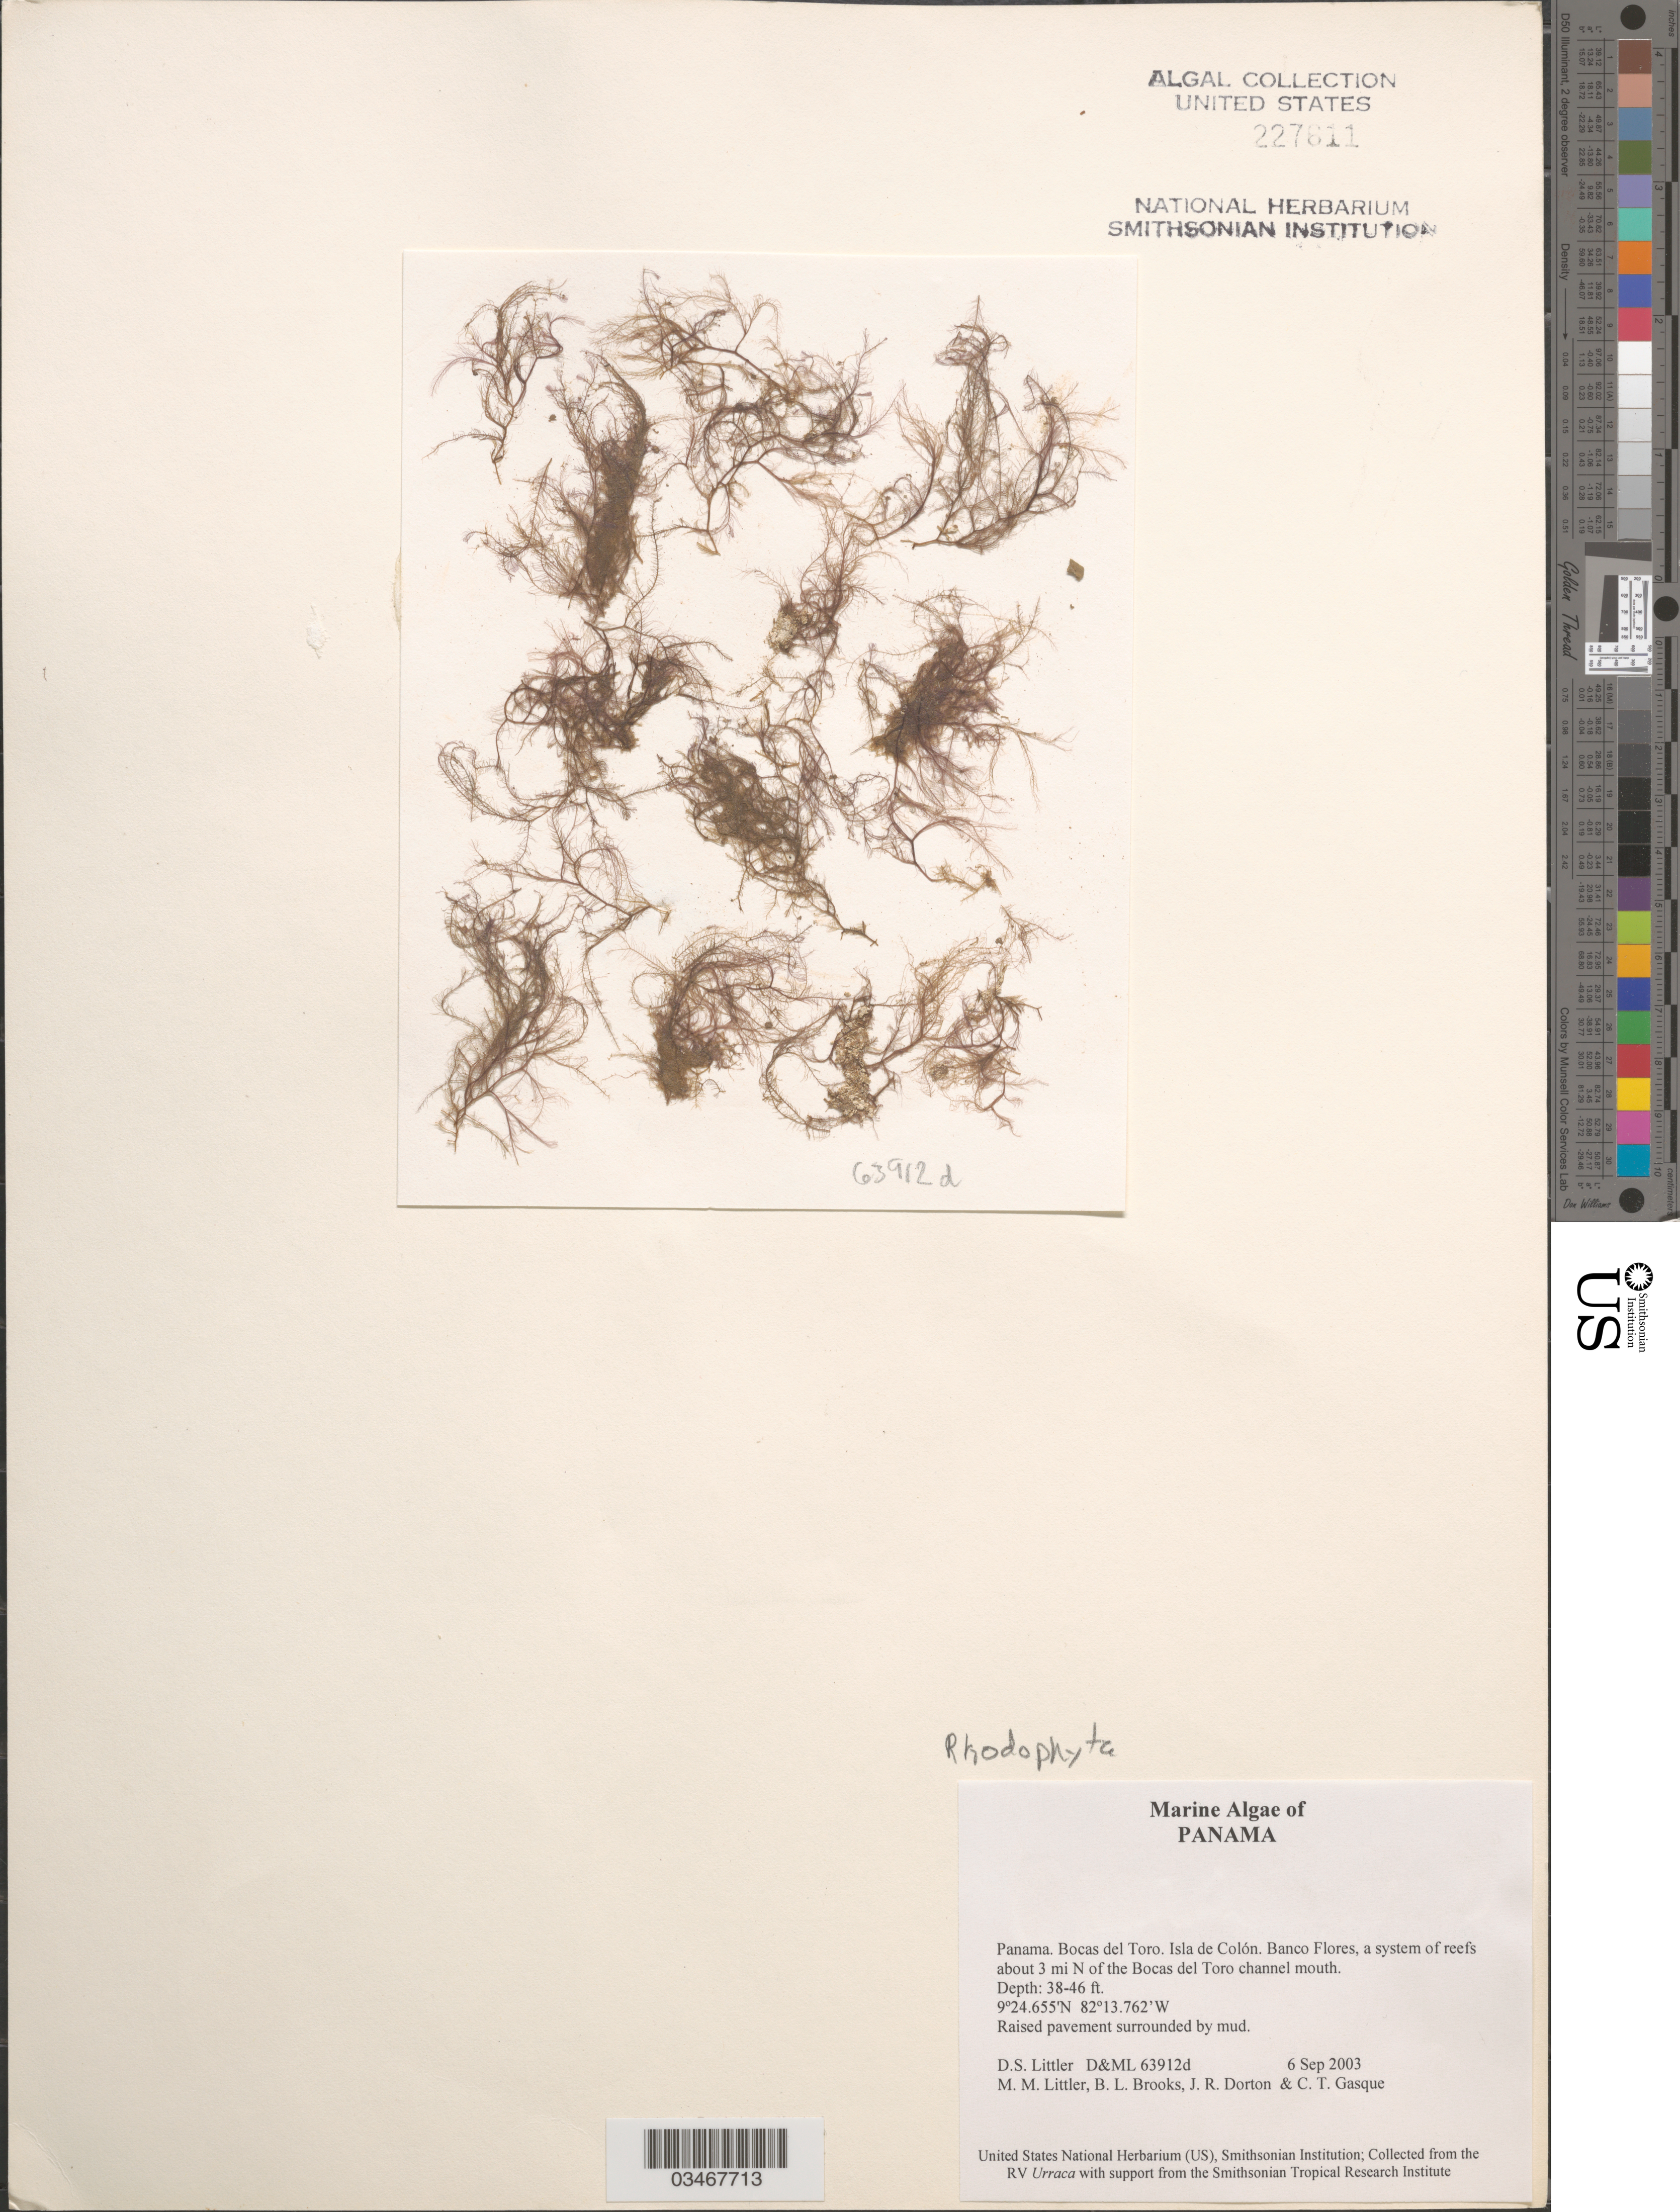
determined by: Brooks, Barrett, (BOT), Smithsonian Institution - National Museum of Natural History (UNITED STATES)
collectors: D. S. Littler, M. M. Littler, B. Brooks, J. Dorton & C. Gasque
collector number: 63912d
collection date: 2003-09-06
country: Panama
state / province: Bocas del Toro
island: de Colón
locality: Banco Flores, a system of reefs about 3 mi N of the Bocas del Toro channel mouth.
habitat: Raised pavement surrounded by mud.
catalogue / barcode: US 227611